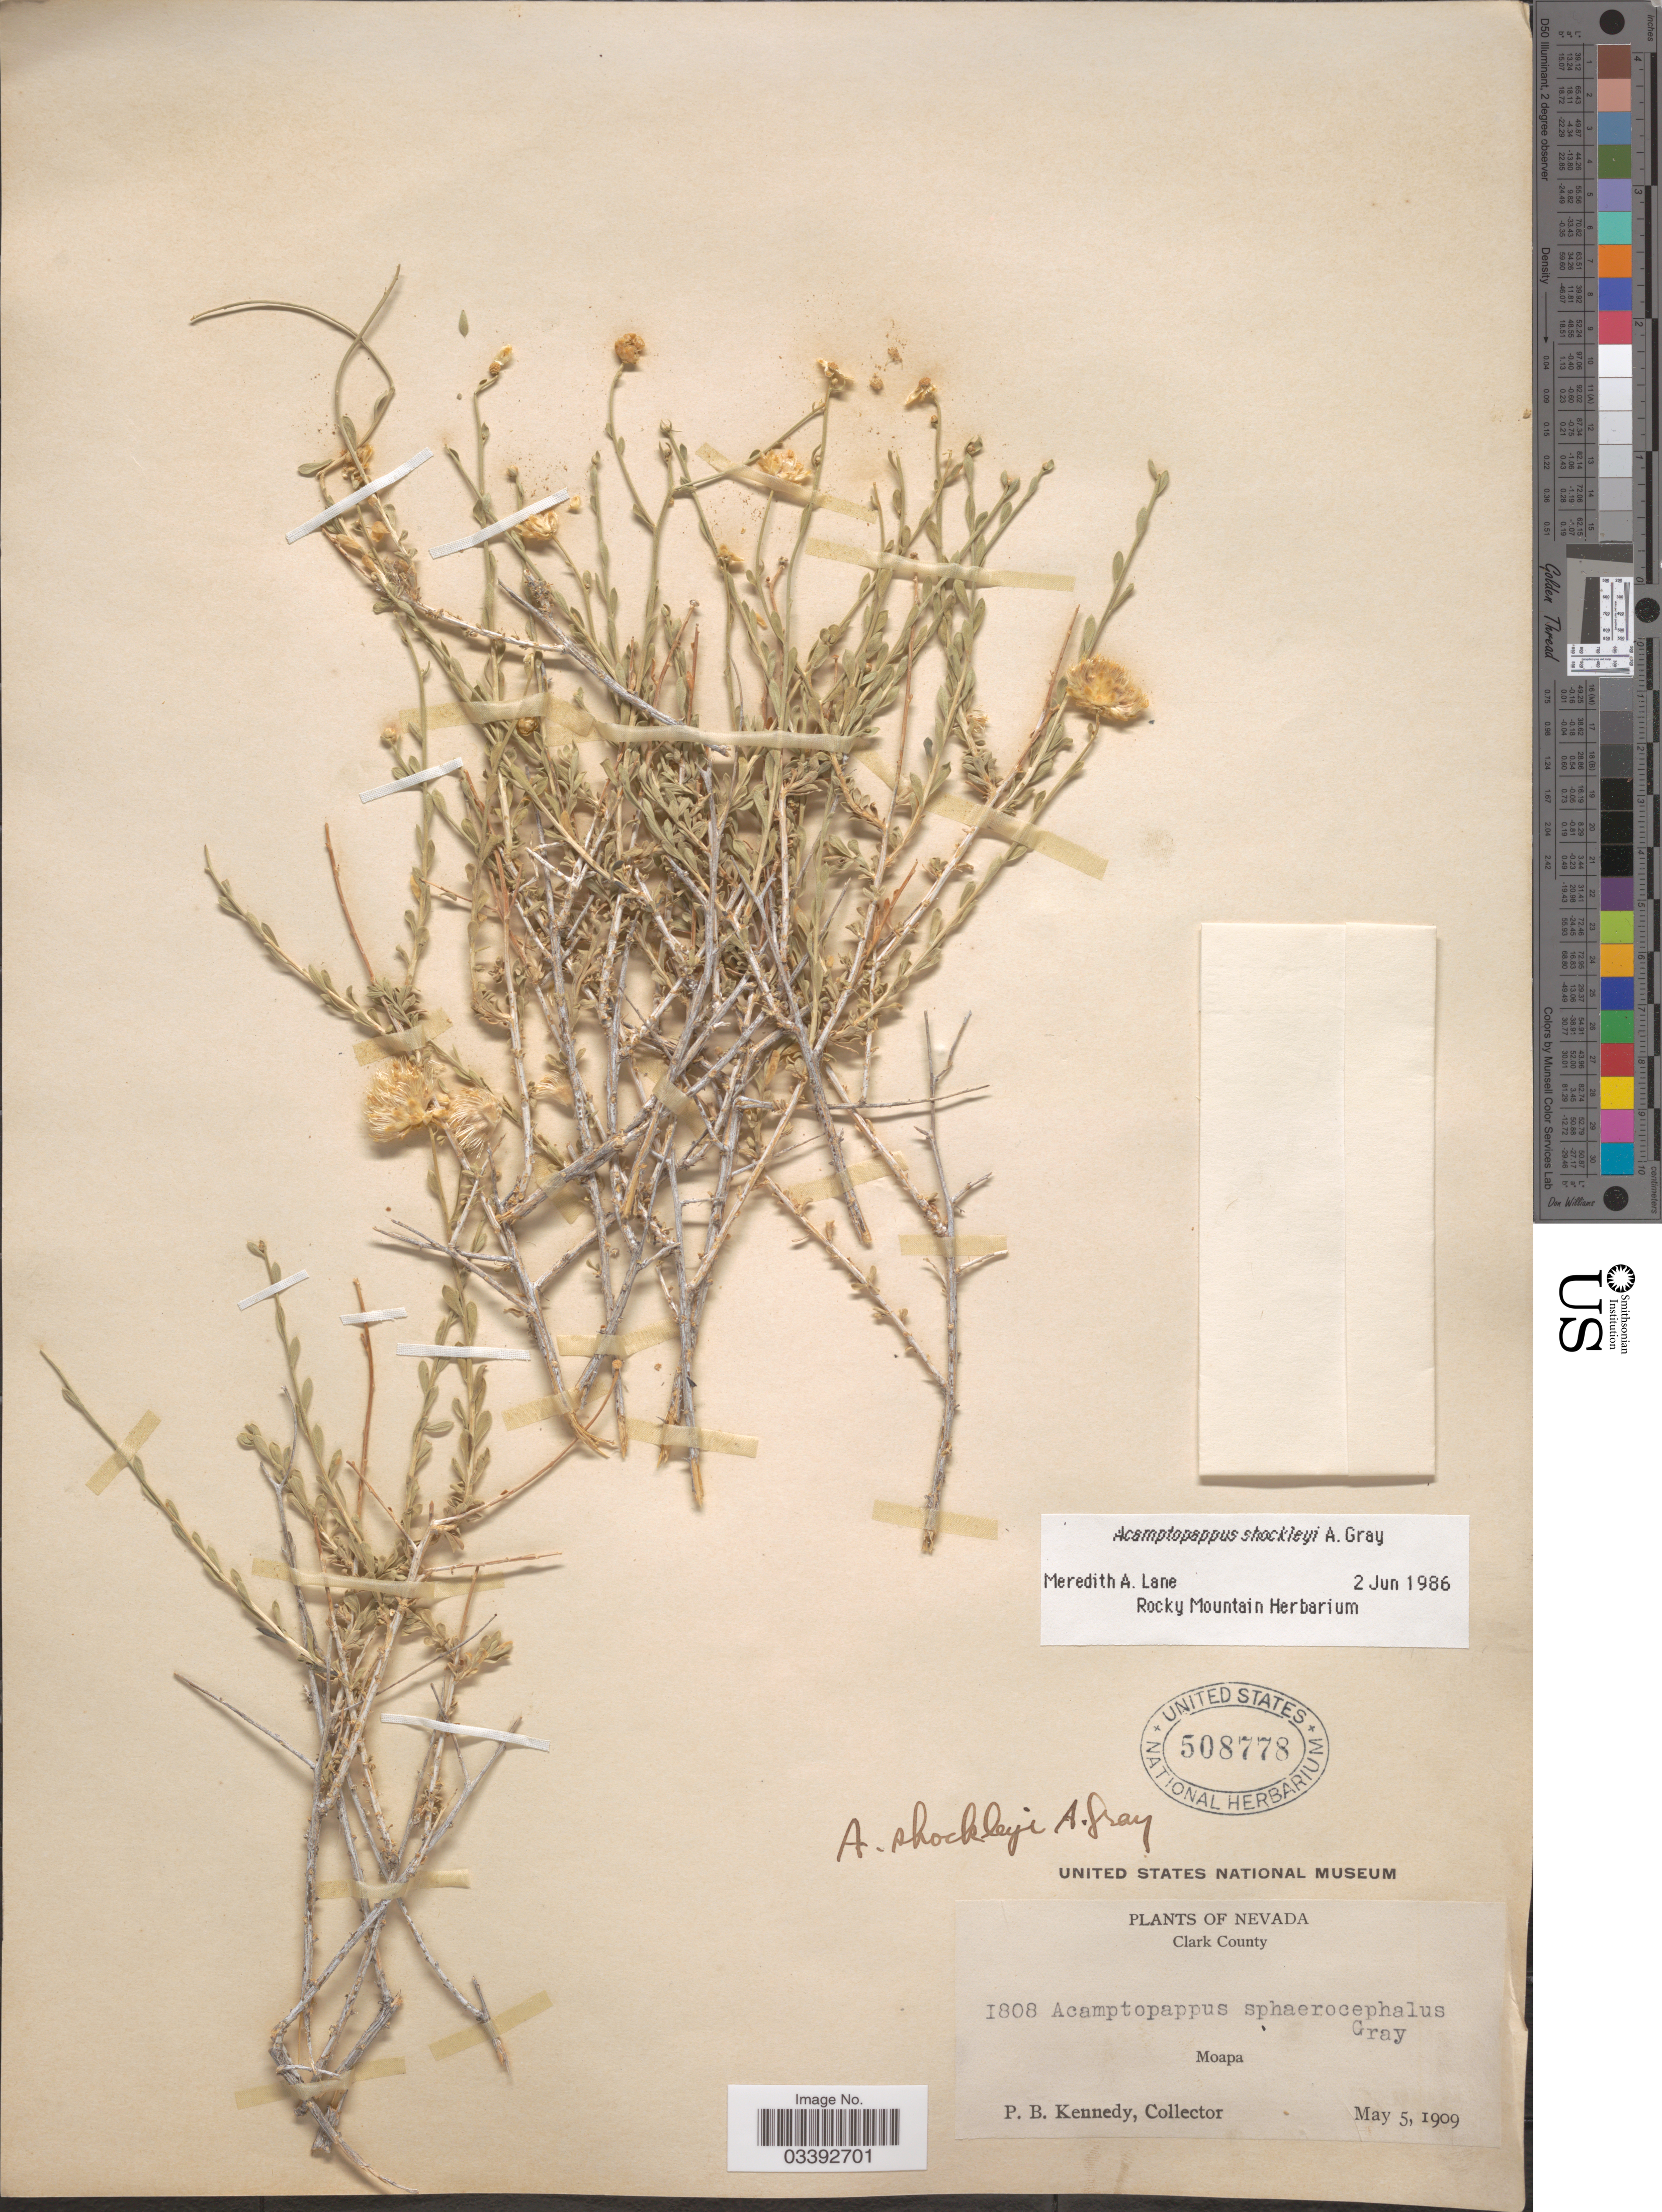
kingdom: Plantae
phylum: Tracheophyta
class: Magnoliopsida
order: Asterales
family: Asteraceae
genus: Acamptopappus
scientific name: Acamptopappus shockleyi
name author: A. Gray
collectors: P. B. Kennedy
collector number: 1808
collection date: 1909-05-05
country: United States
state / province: Nevada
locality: Clark County. Moapa.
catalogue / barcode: US 508778